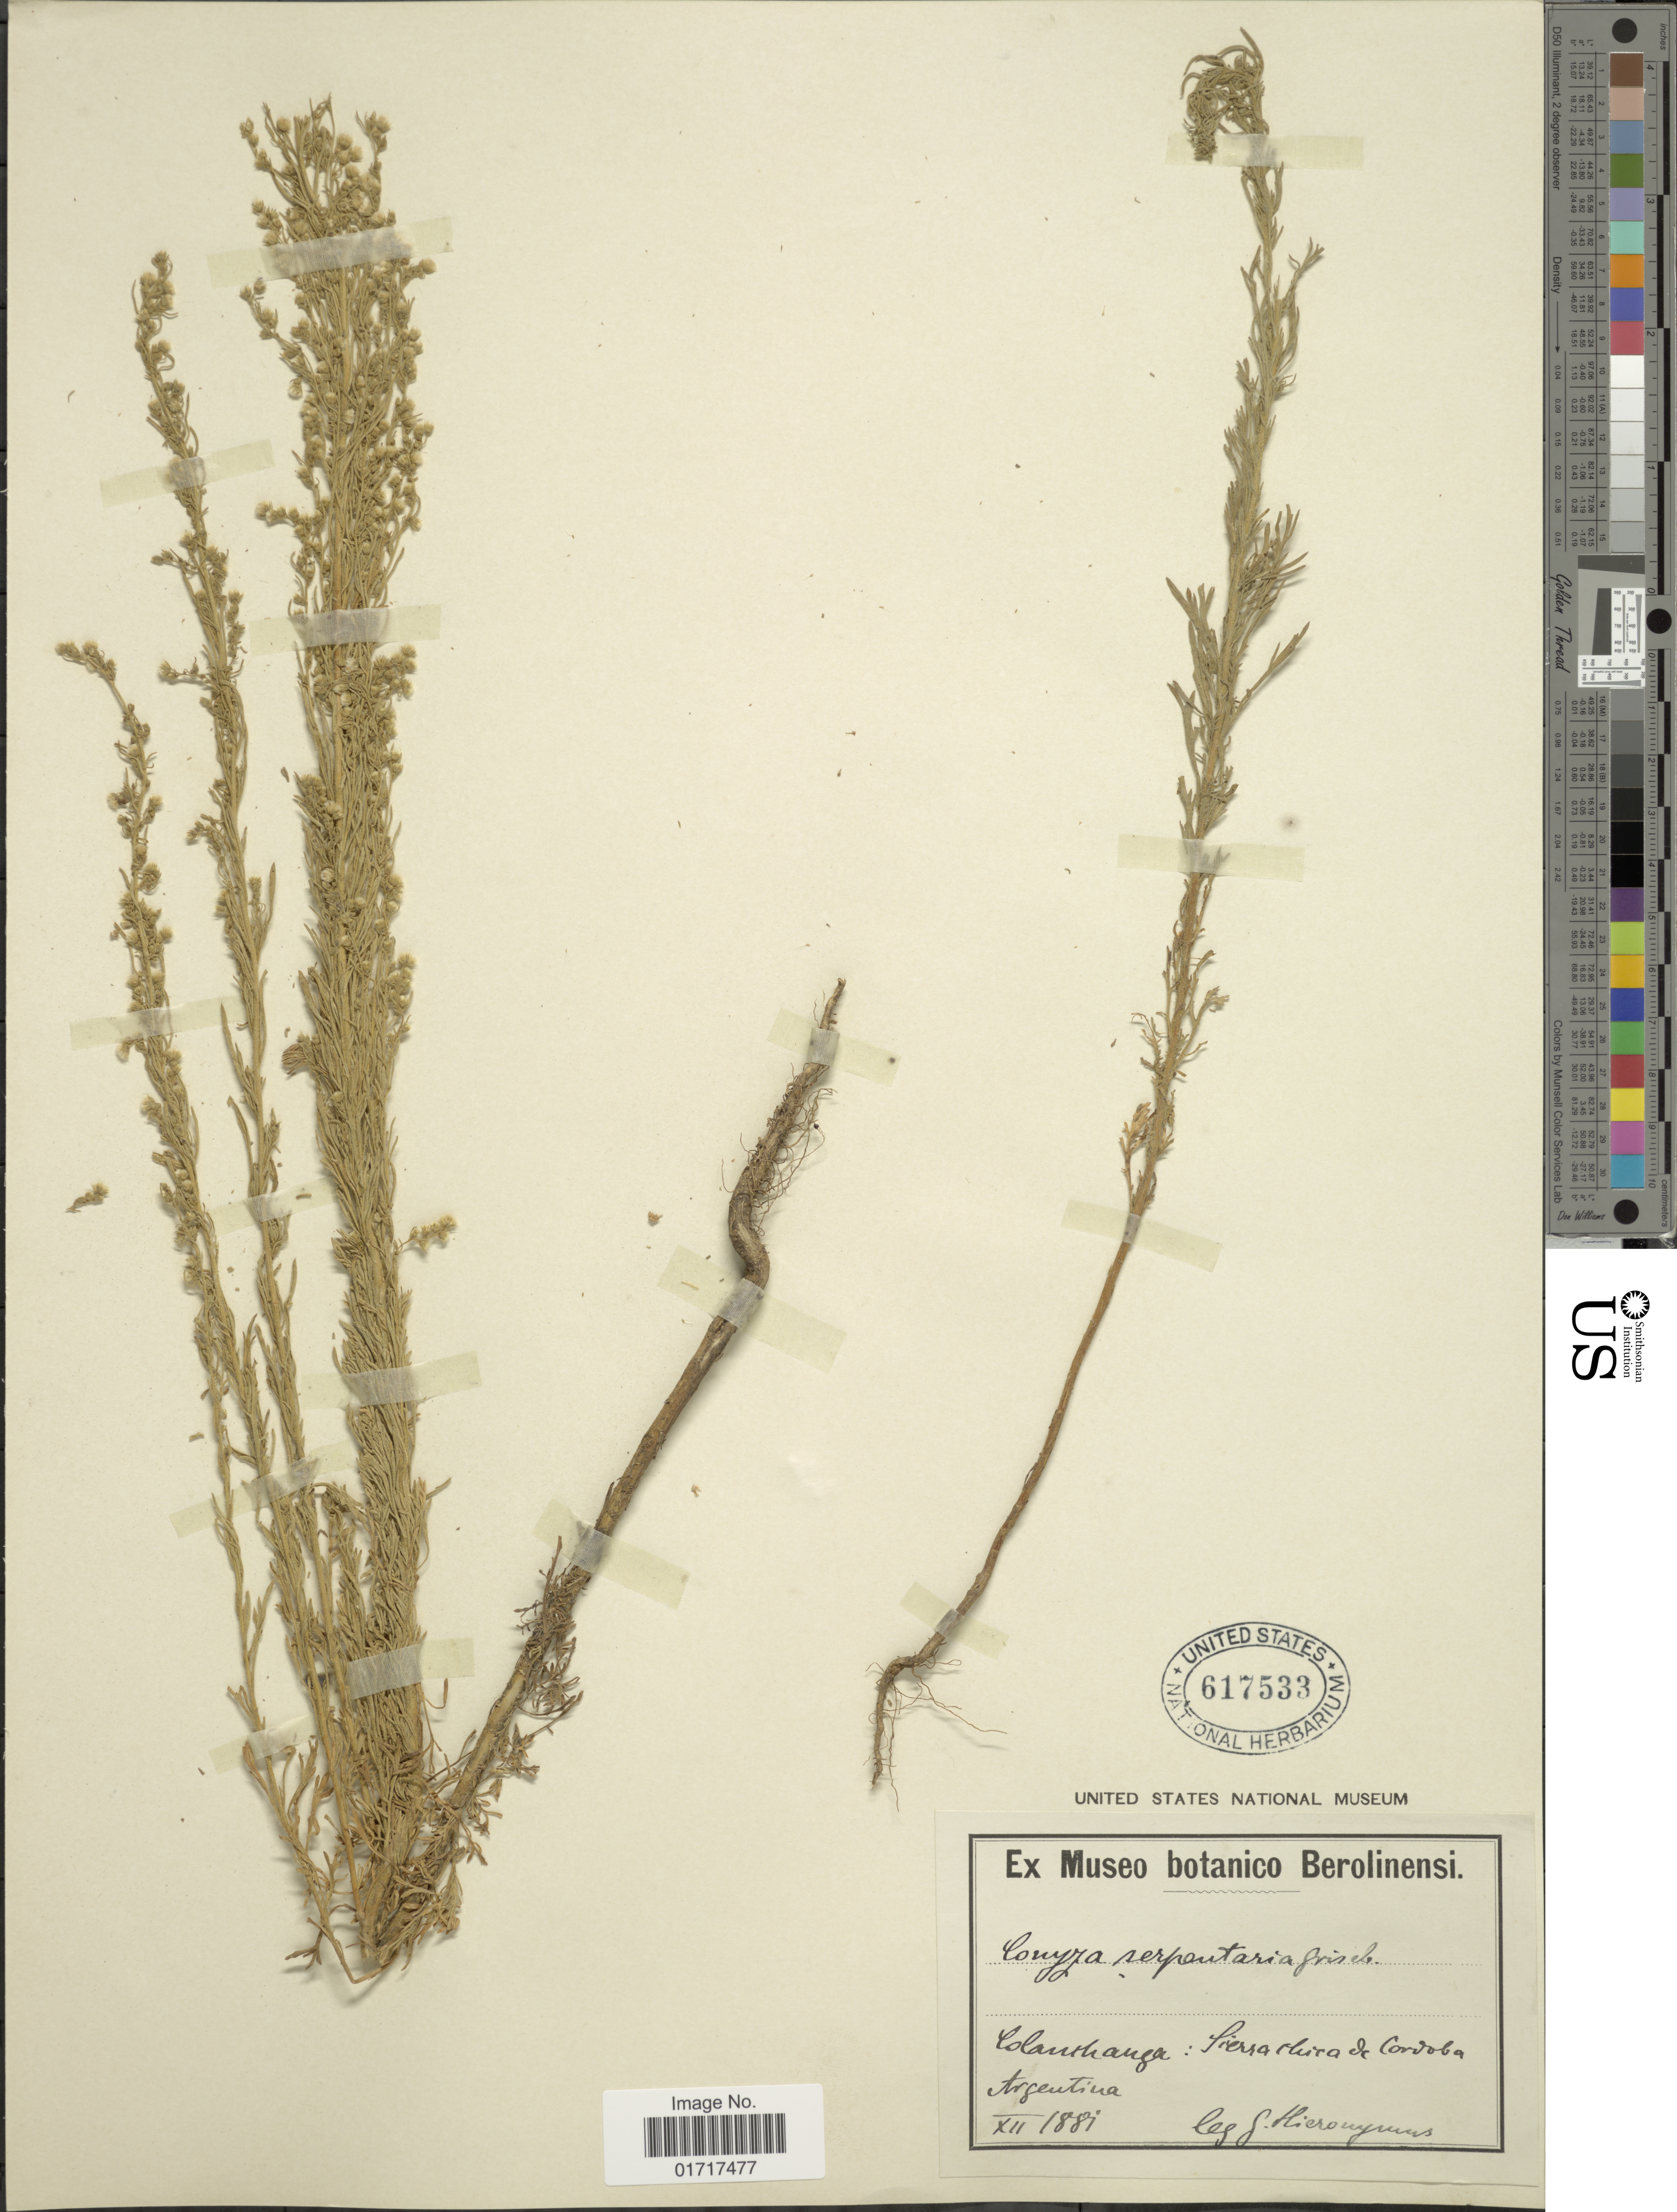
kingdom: Plantae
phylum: Tracheophyta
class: Magnoliopsida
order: Asterales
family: Asteraceae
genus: Conyza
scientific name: Conyza sophiifolia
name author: Kunth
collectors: G. H. Hieronymus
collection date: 1881-12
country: Argentina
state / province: Cordoba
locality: Colantanga: Sierra chica de Cordoba Argentina.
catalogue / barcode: US 617533